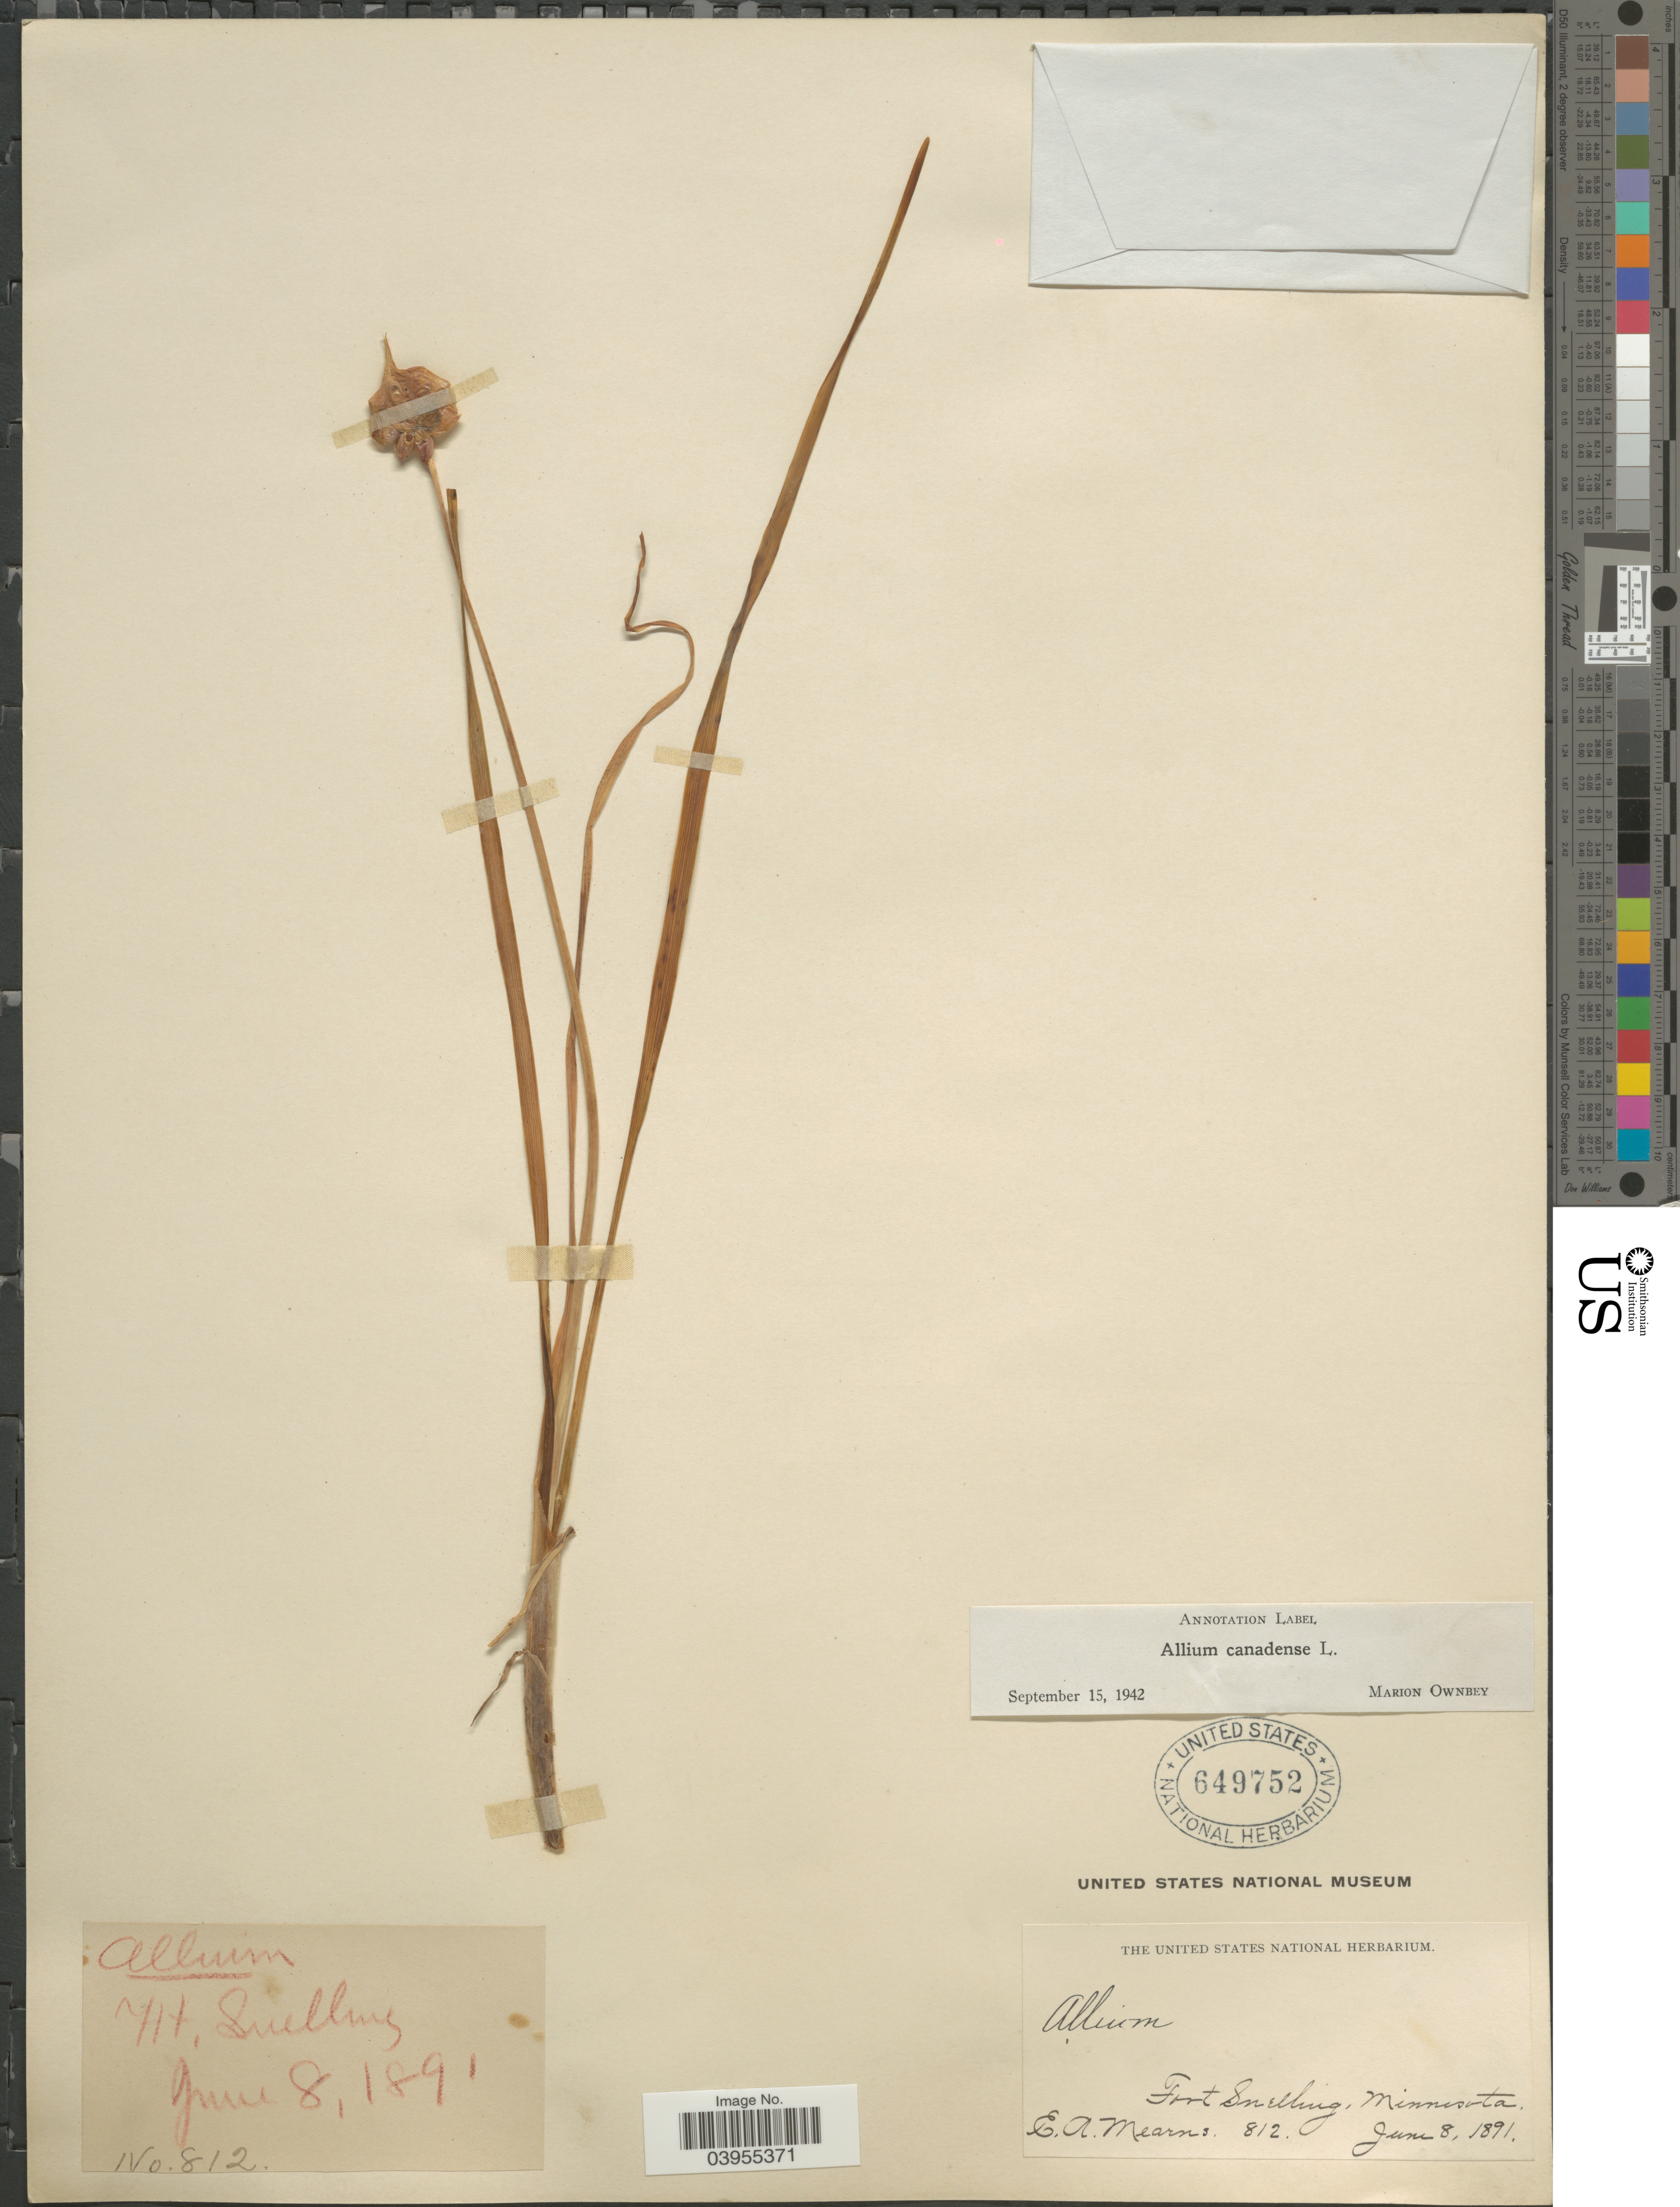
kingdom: Plantae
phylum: Tracheophyta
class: Liliopsida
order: Asparagales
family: Amaryllidaceae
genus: Allium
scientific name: Allium canadense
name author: L.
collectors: E. A. Mearns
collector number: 812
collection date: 1891-06-08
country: United States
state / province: Minnesota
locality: Fort Snelling.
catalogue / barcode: US 649752